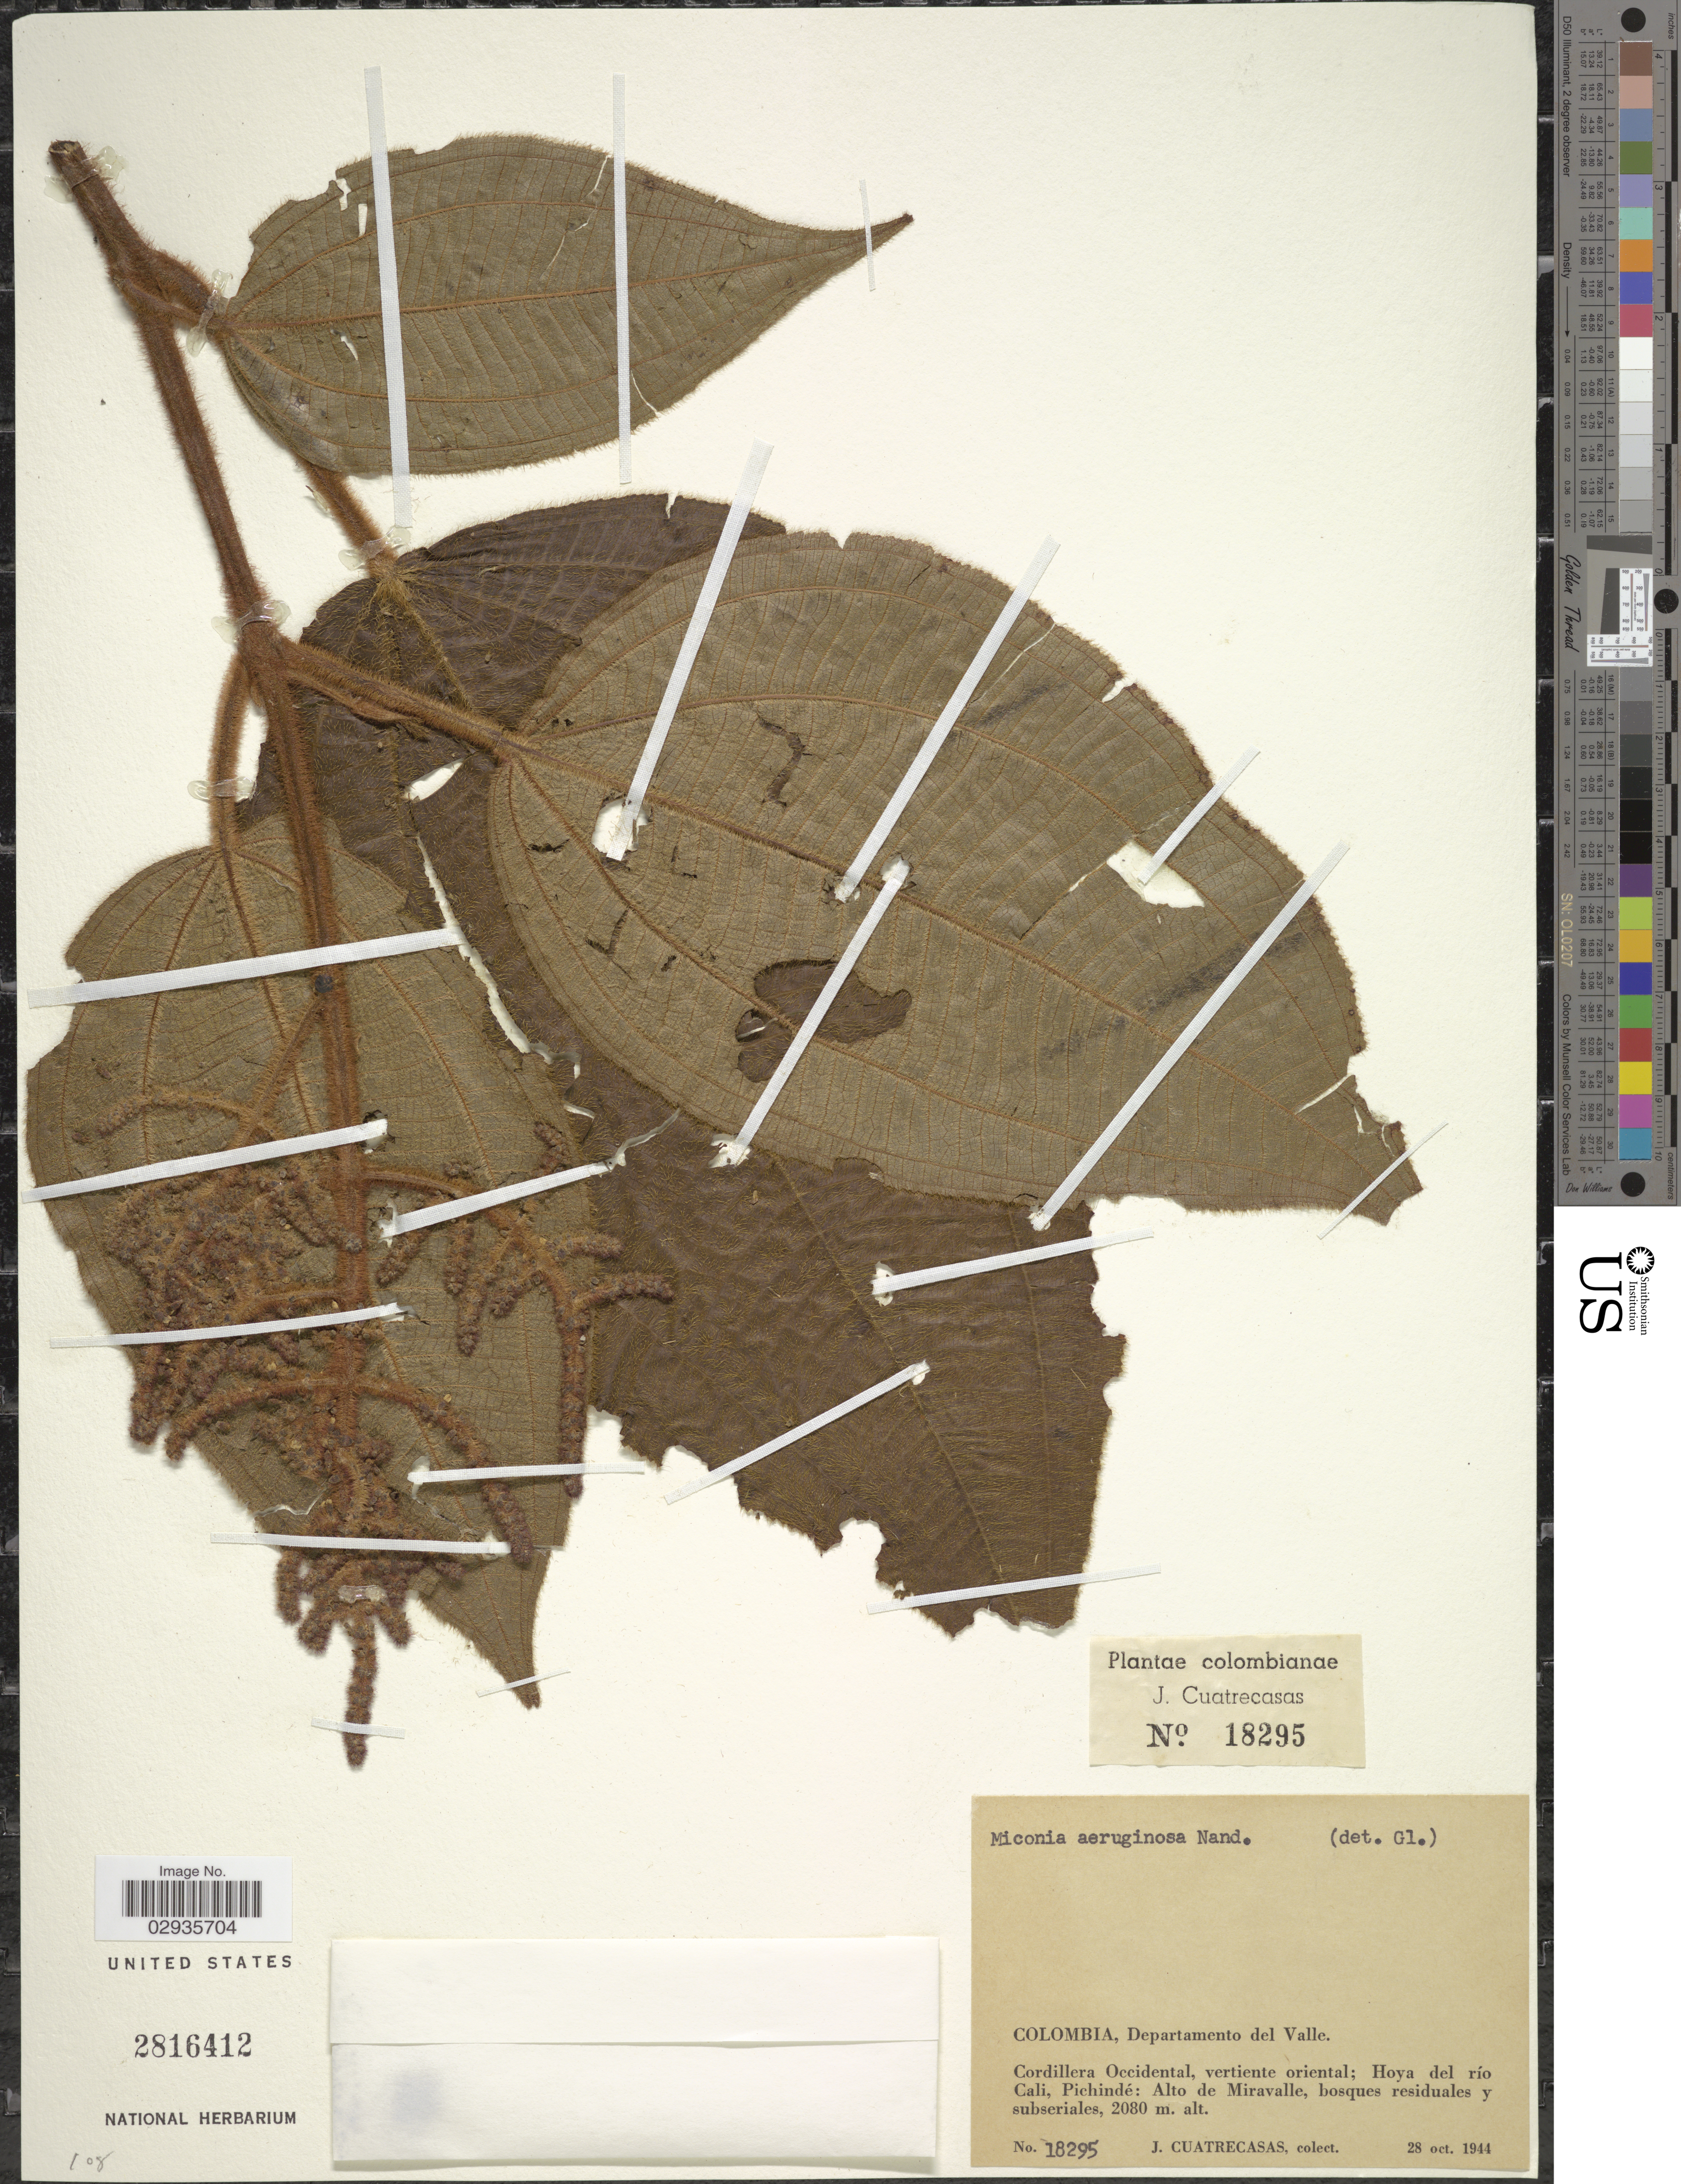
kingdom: Plantae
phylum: Tracheophyta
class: Magnoliopsida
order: Myrtales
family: Melastomataceae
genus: Miconia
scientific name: Miconia aeruginosa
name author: Naudin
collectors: J. Cuatrecasas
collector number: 18295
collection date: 1944-10-28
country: Colombia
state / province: Valle del Cauca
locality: Departamento del Valle. Cordillera Occidental, vertiente oriental; Hoya del río Cali, Pichindé: Alto de Miravalle.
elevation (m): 2080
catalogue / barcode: US 2816412